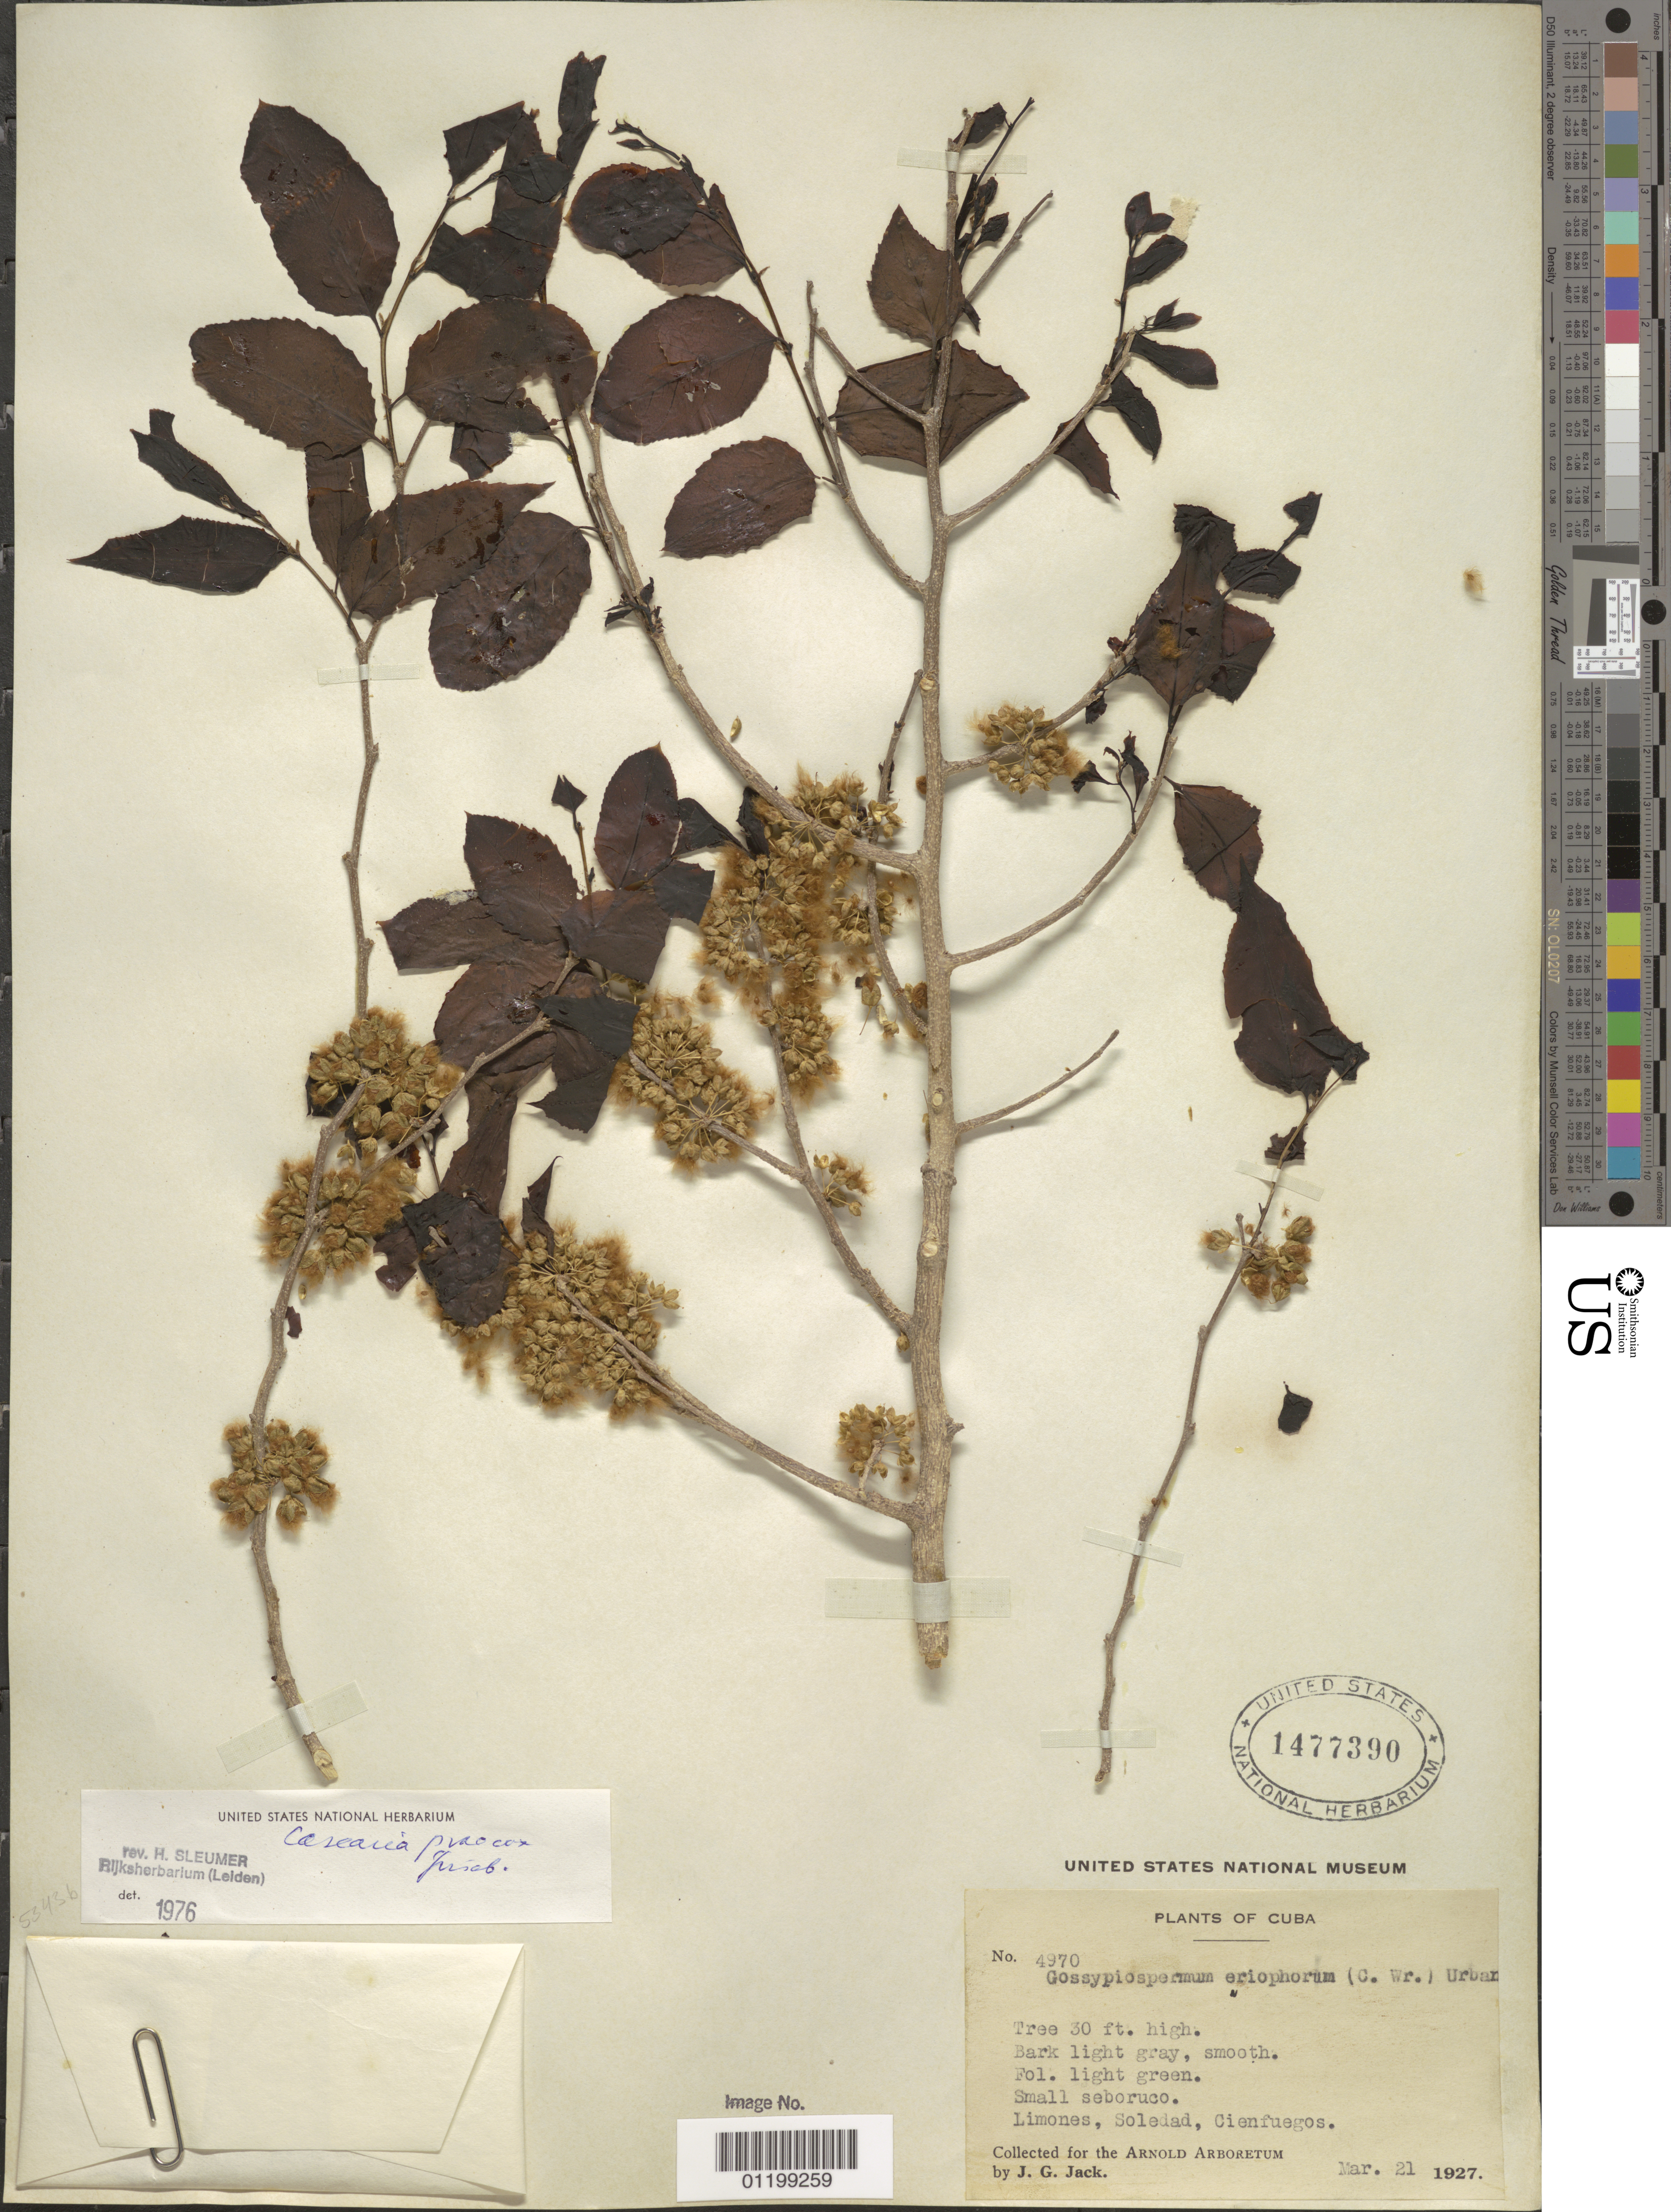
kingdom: Plantae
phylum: Tracheophyta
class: Magnoliopsida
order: Malpighiales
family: Salicaceae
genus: Gossypiospermum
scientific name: Gossypiospermum eriophora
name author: (C. Wright ex Griseb.) Urb.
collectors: J. G. Jack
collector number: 4970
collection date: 1927-03-21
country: Cuba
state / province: Cienfuegos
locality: Limones, Soledad, Cienfuegos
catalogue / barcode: US 1477390